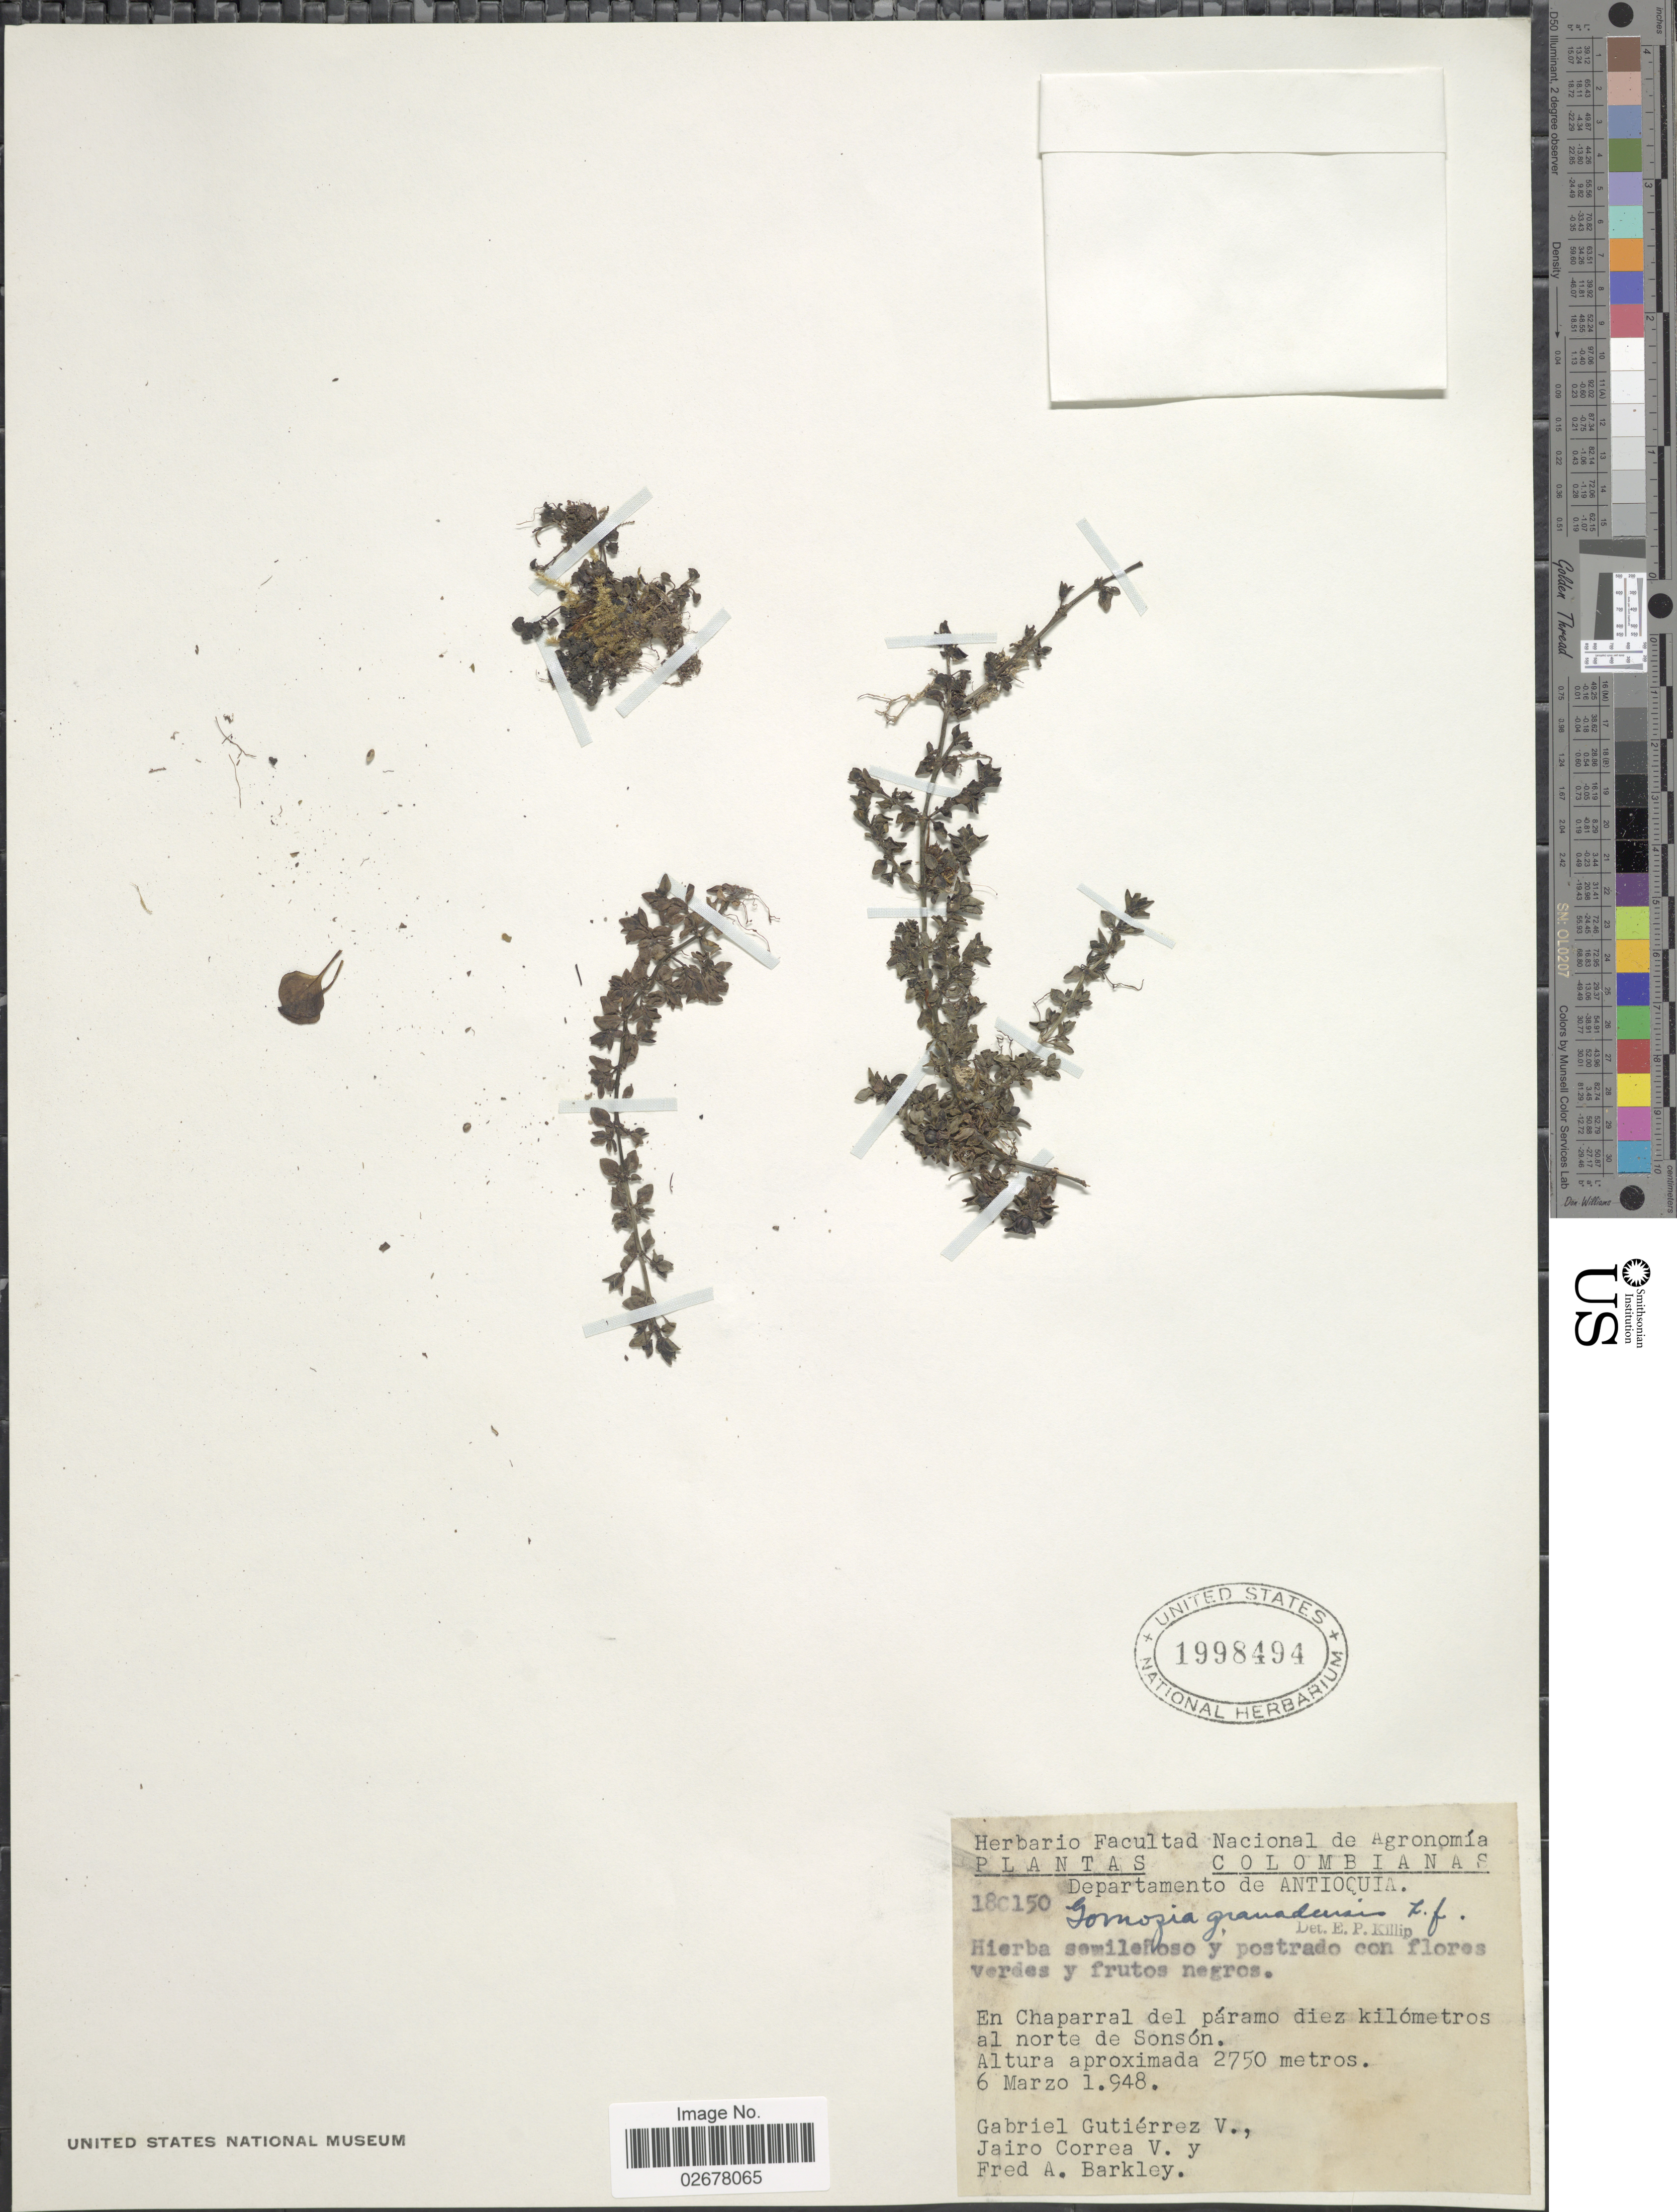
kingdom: Plantae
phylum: Tracheophyta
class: Magnoliopsida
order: Gentianales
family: Rubiaceae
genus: Nertera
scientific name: Nertera depressa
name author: Banks & Sol. ex Gaertn.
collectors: G. Guttierez V., J. Correa V. & F. A. Barkley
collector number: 18C150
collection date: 1948-03-06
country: Colombia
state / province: Antioquia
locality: Departamento de Antioquia, En Chaparral del páramo diez kilómetros al norte de Sonsón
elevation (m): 2750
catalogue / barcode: US 1998494